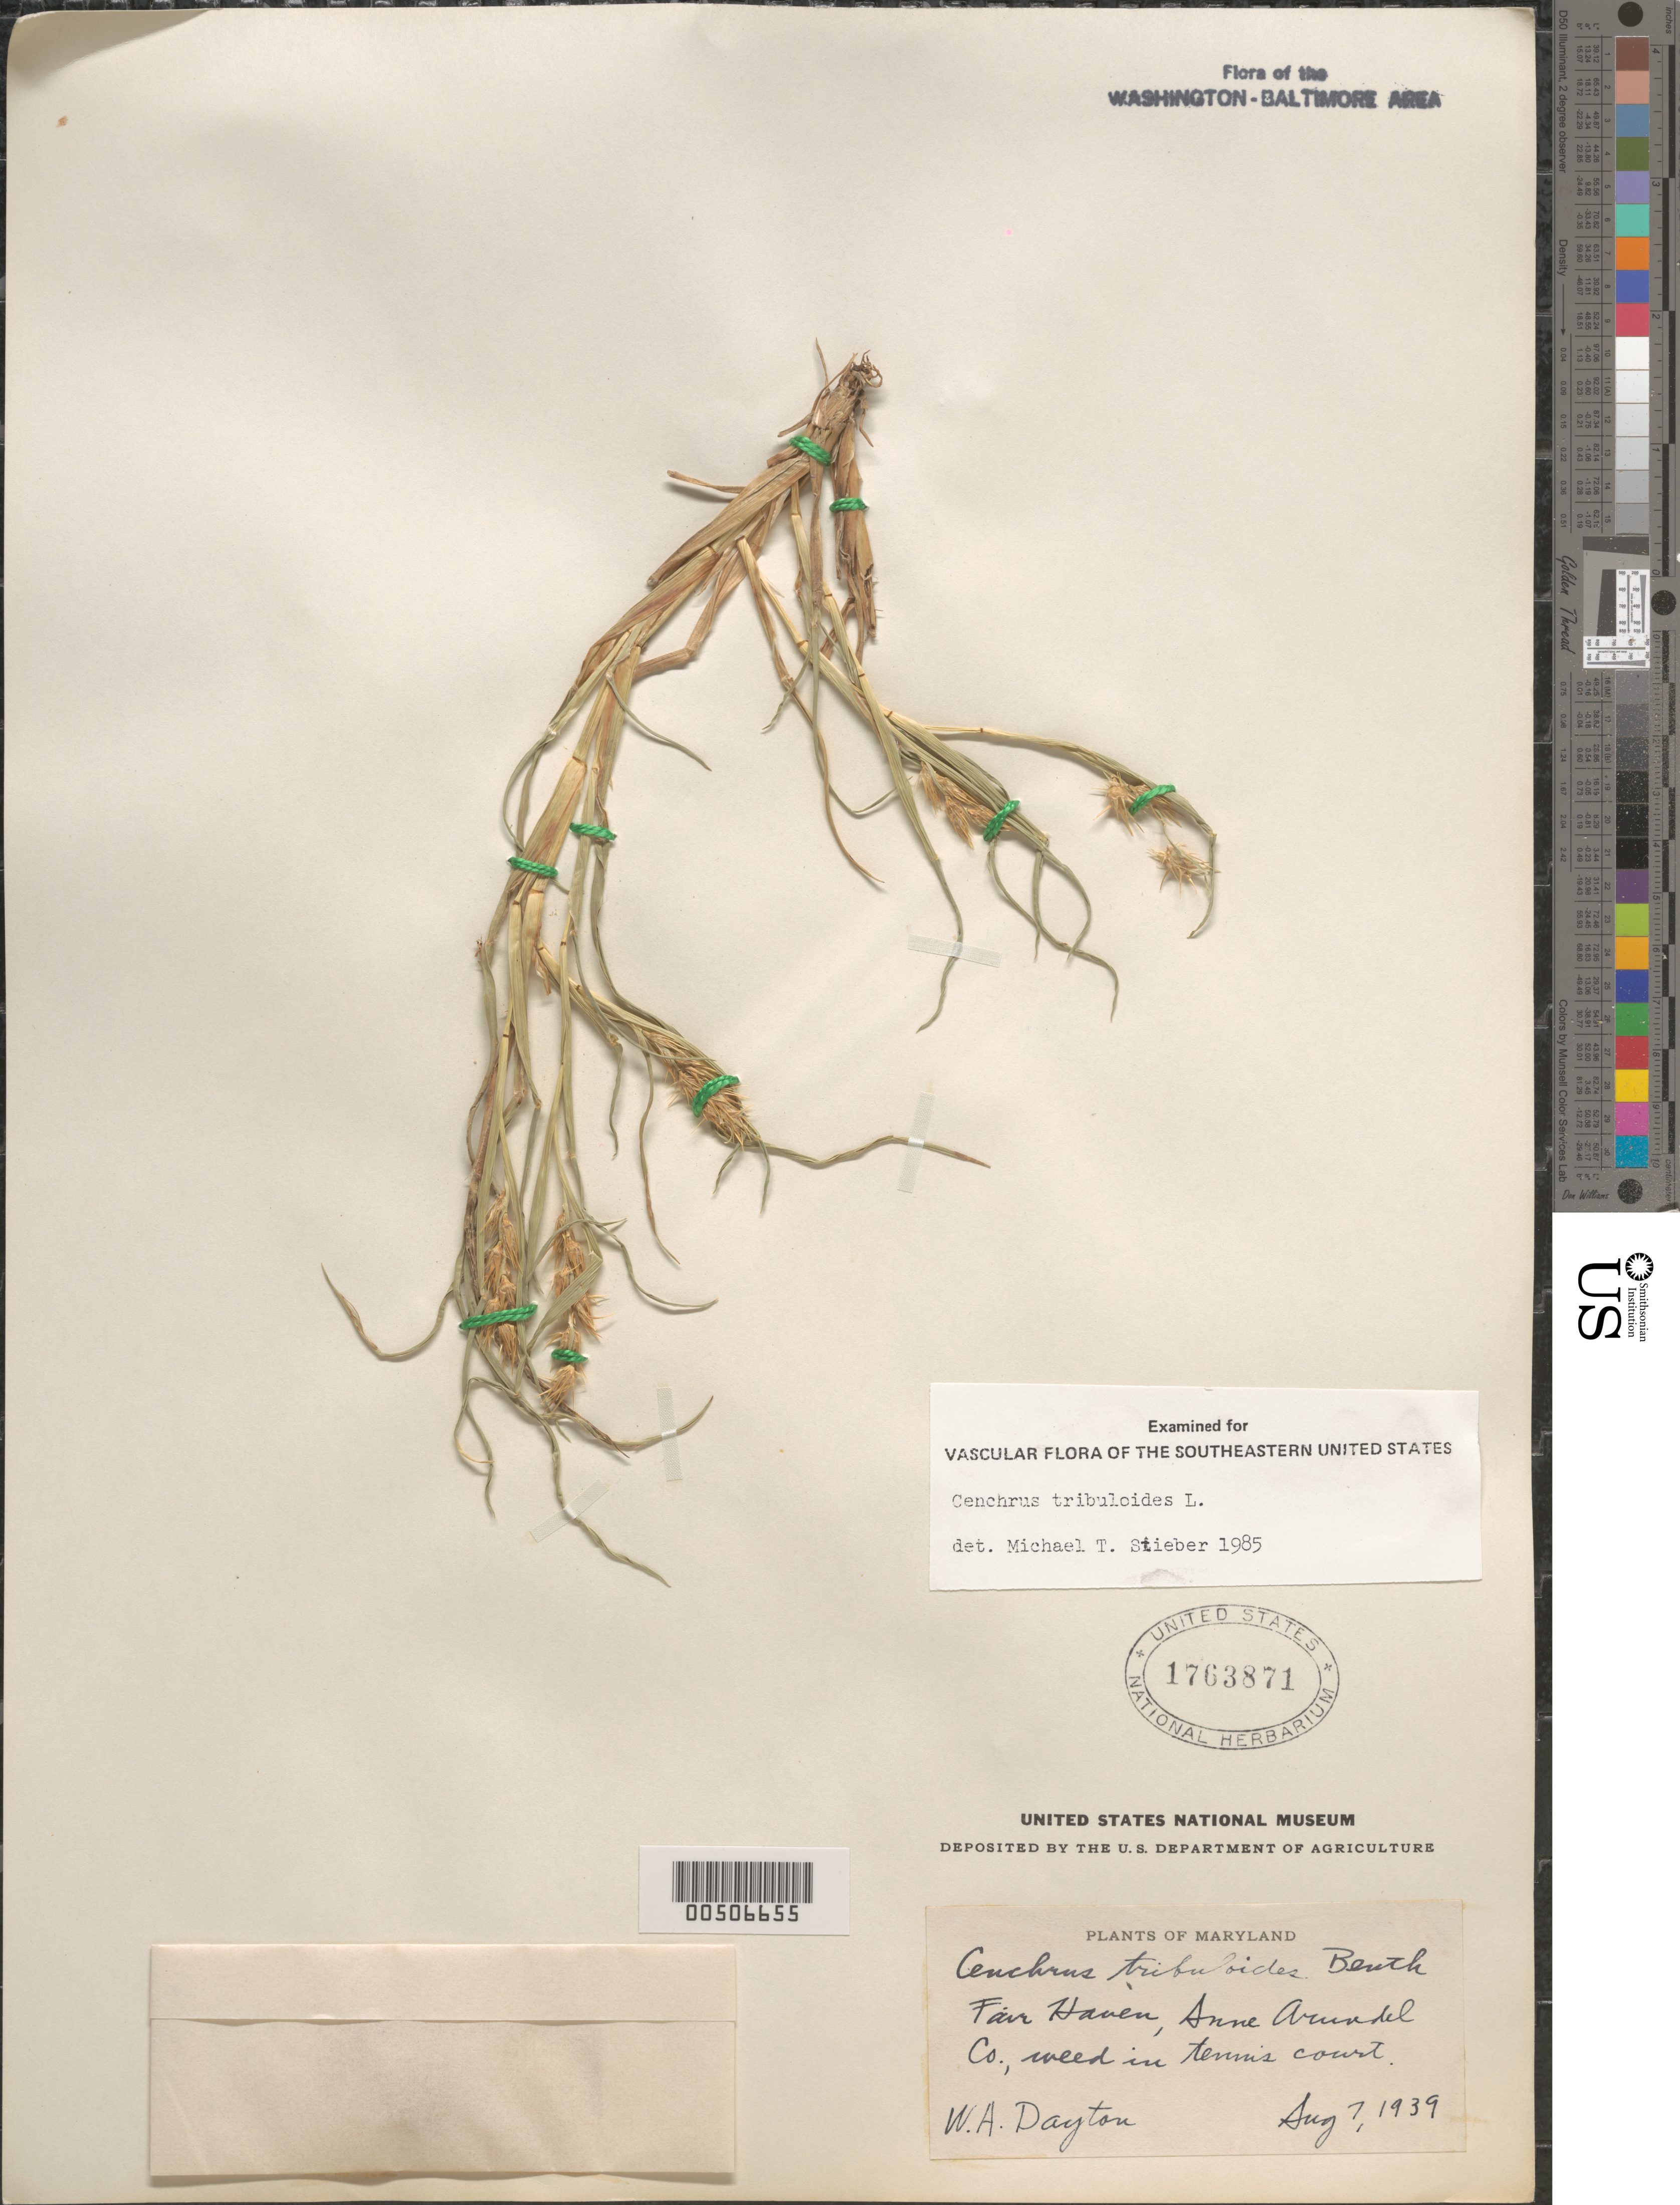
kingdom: Plantae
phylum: Tracheophyta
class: Liliopsida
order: Poales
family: Poaceae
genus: Cenchrus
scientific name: Cenchrus tribuloides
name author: L.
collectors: W. Dayton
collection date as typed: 07 Aug 1939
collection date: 1939-08-07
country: United States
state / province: Maryland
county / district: Anne Arundel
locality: Fair Haven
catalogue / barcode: US 1763871